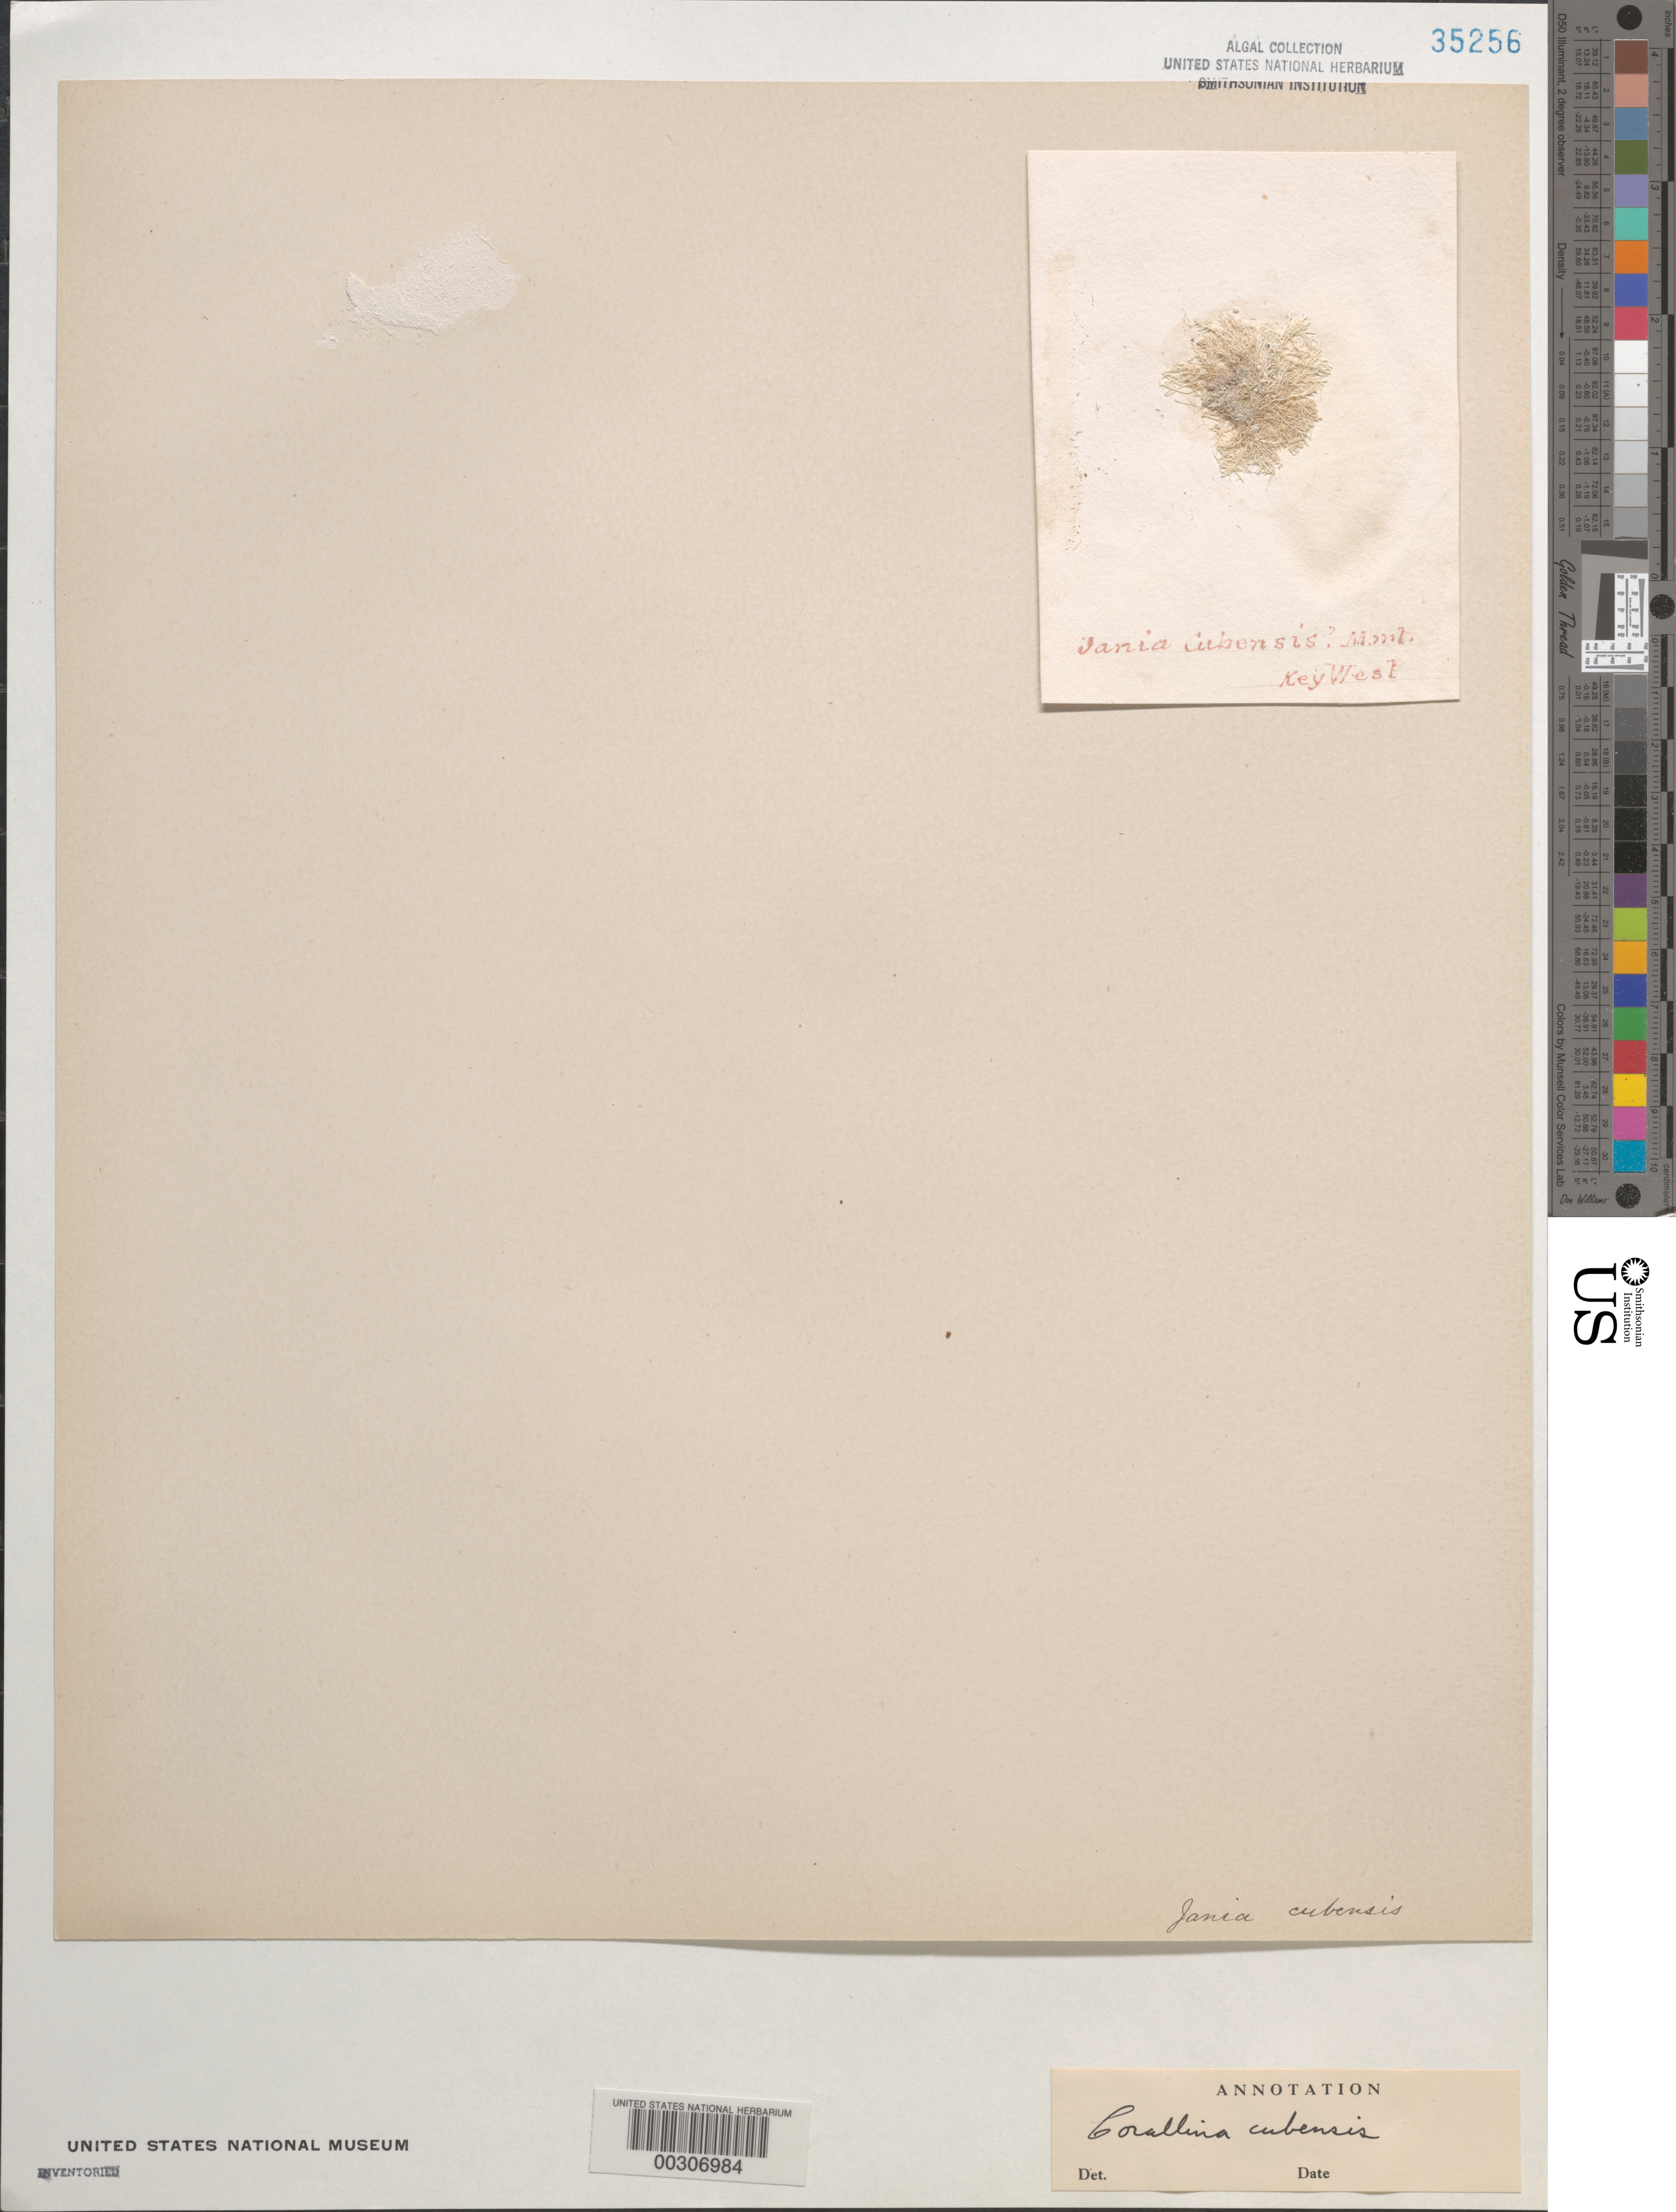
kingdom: Plantae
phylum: Rhodophyta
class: Florideophyceae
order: Corallinales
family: Corallinaceae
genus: Jania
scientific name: Jania cubensis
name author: Mont. ex Kütz.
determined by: Algae name updating Project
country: United States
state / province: Florida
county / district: Monroe County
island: Key West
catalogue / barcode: US 35256